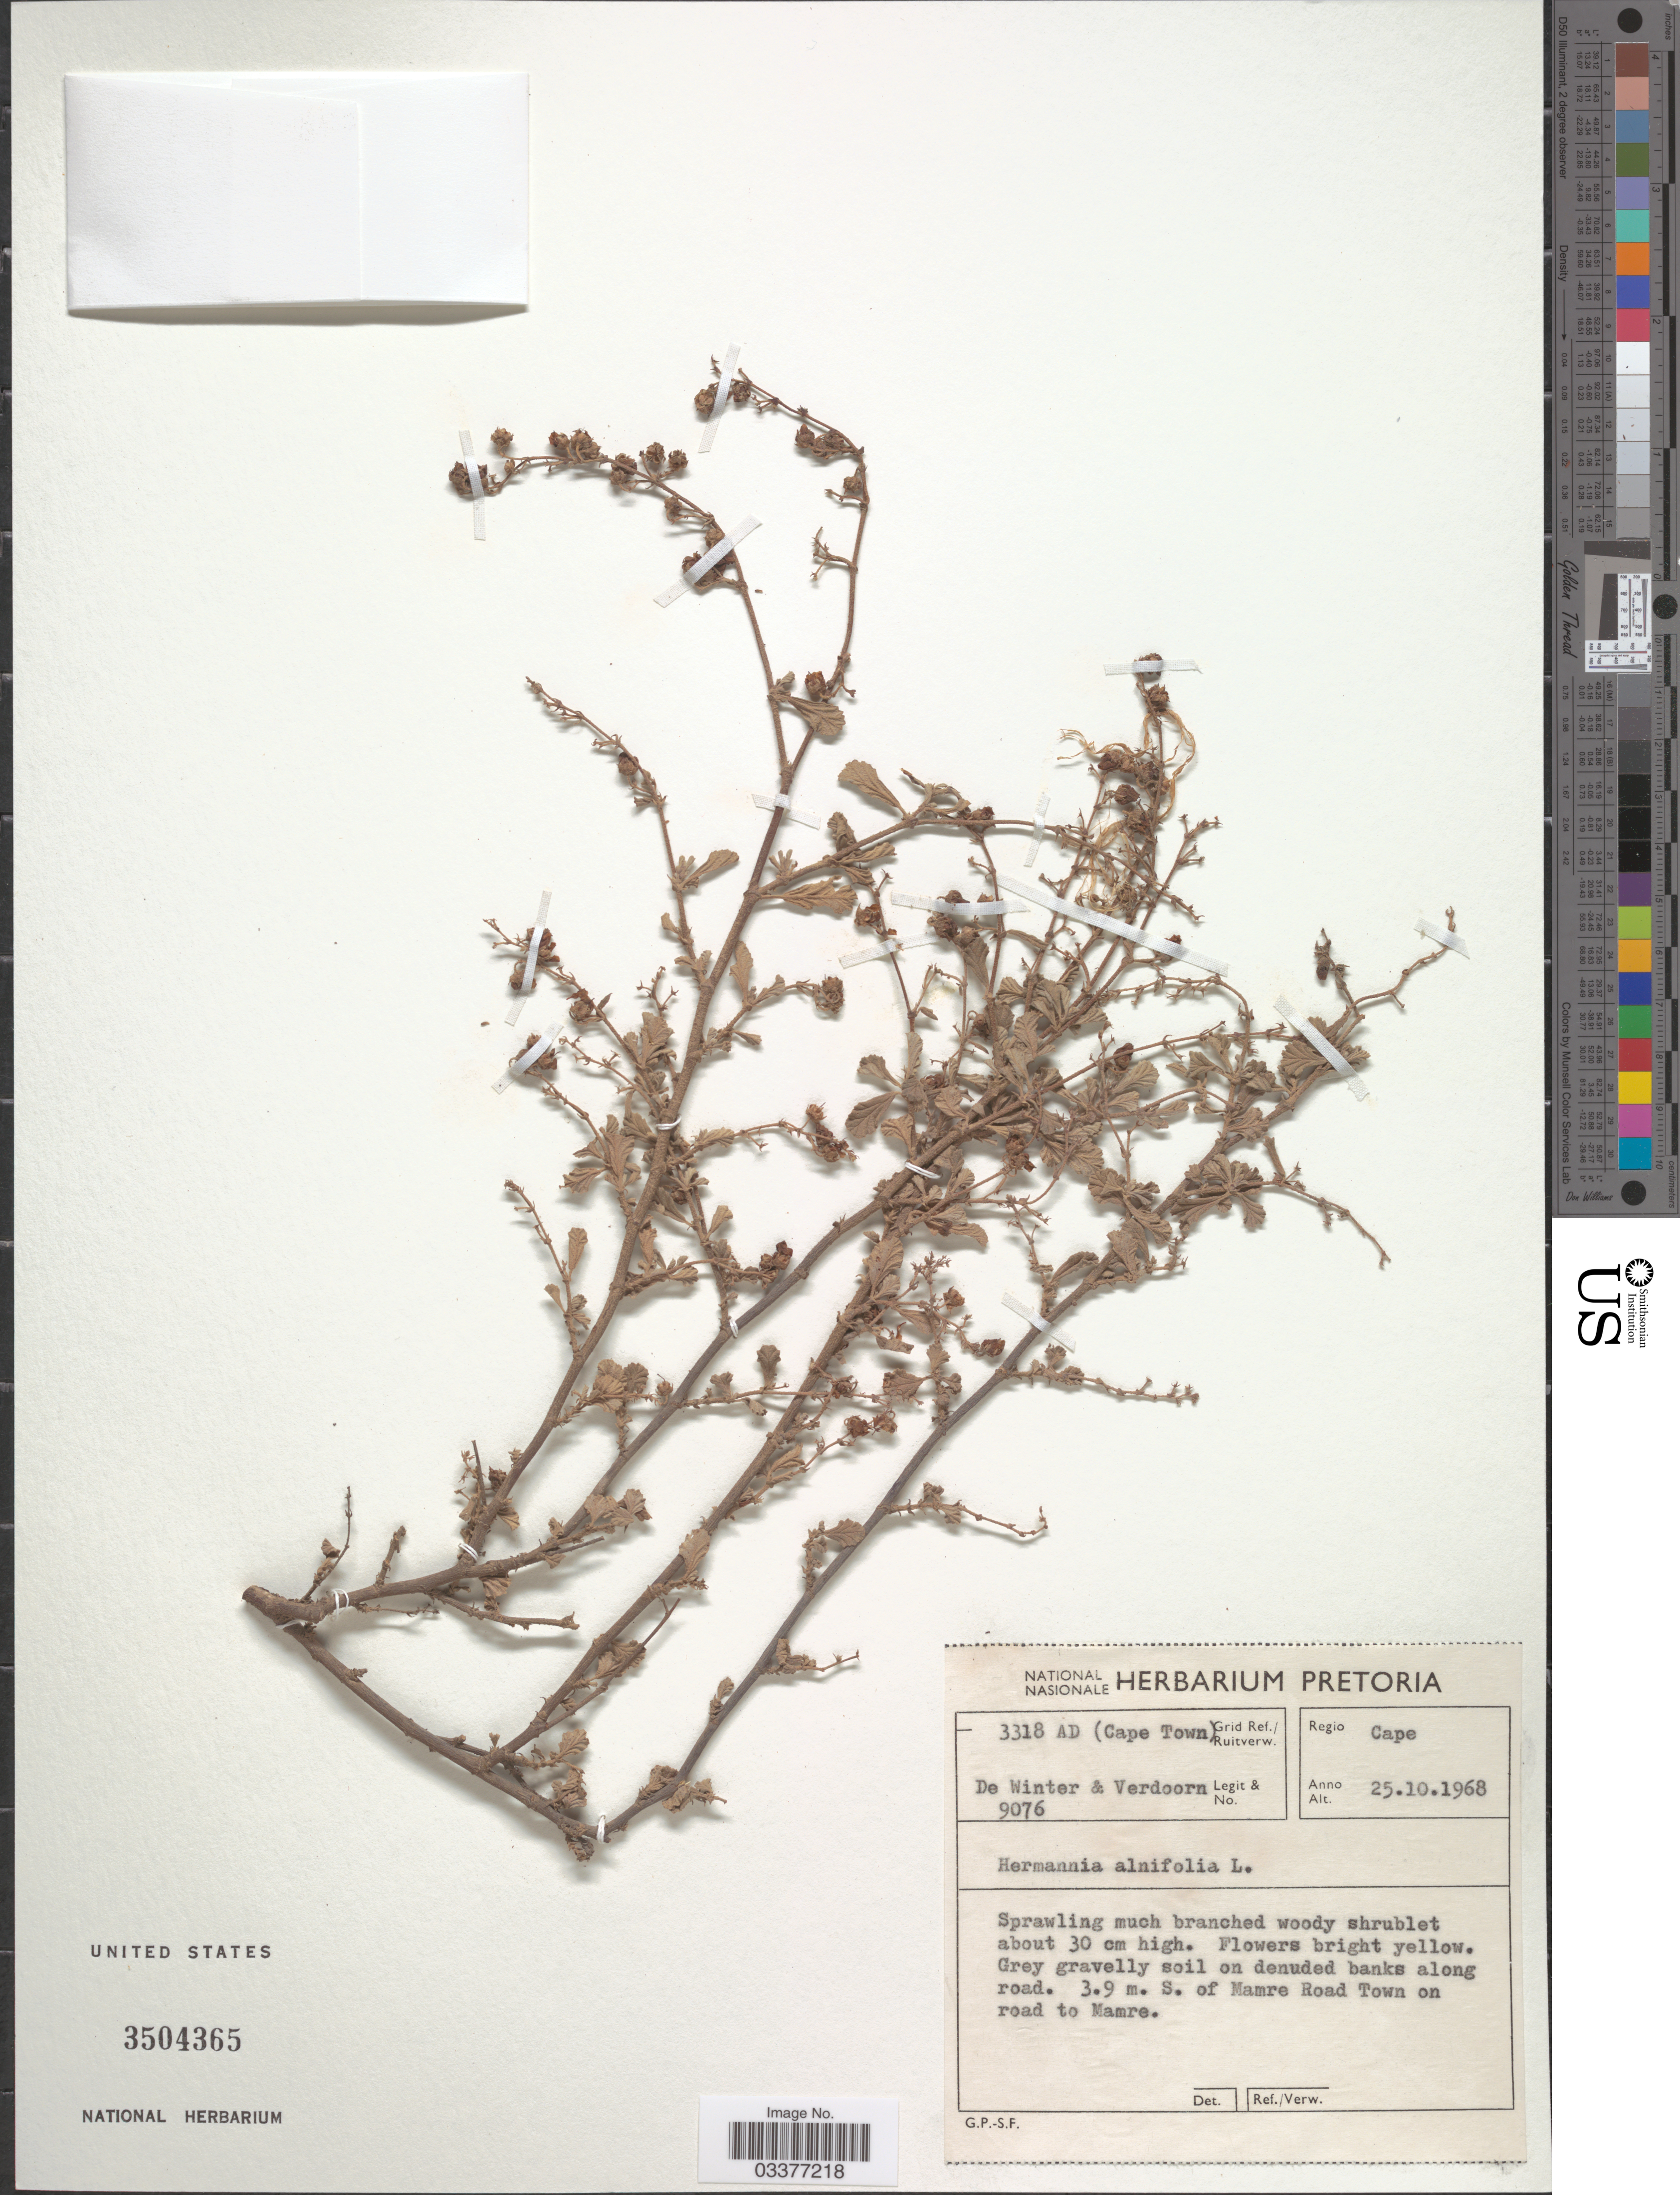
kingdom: Plantae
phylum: Tracheophyta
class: Magnoliopsida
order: Malvales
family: Malvaceae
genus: Hermannia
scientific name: Hermannia alnifolia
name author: L.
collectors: -- de Winter & -. Verdoorn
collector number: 9076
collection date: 1968-10-25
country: South Africa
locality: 3318 AD (Cape Town) Grid Ref. Regio Cape. 3.9 m. S. of Mamre Road Town on road to Mamre.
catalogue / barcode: US 3504365